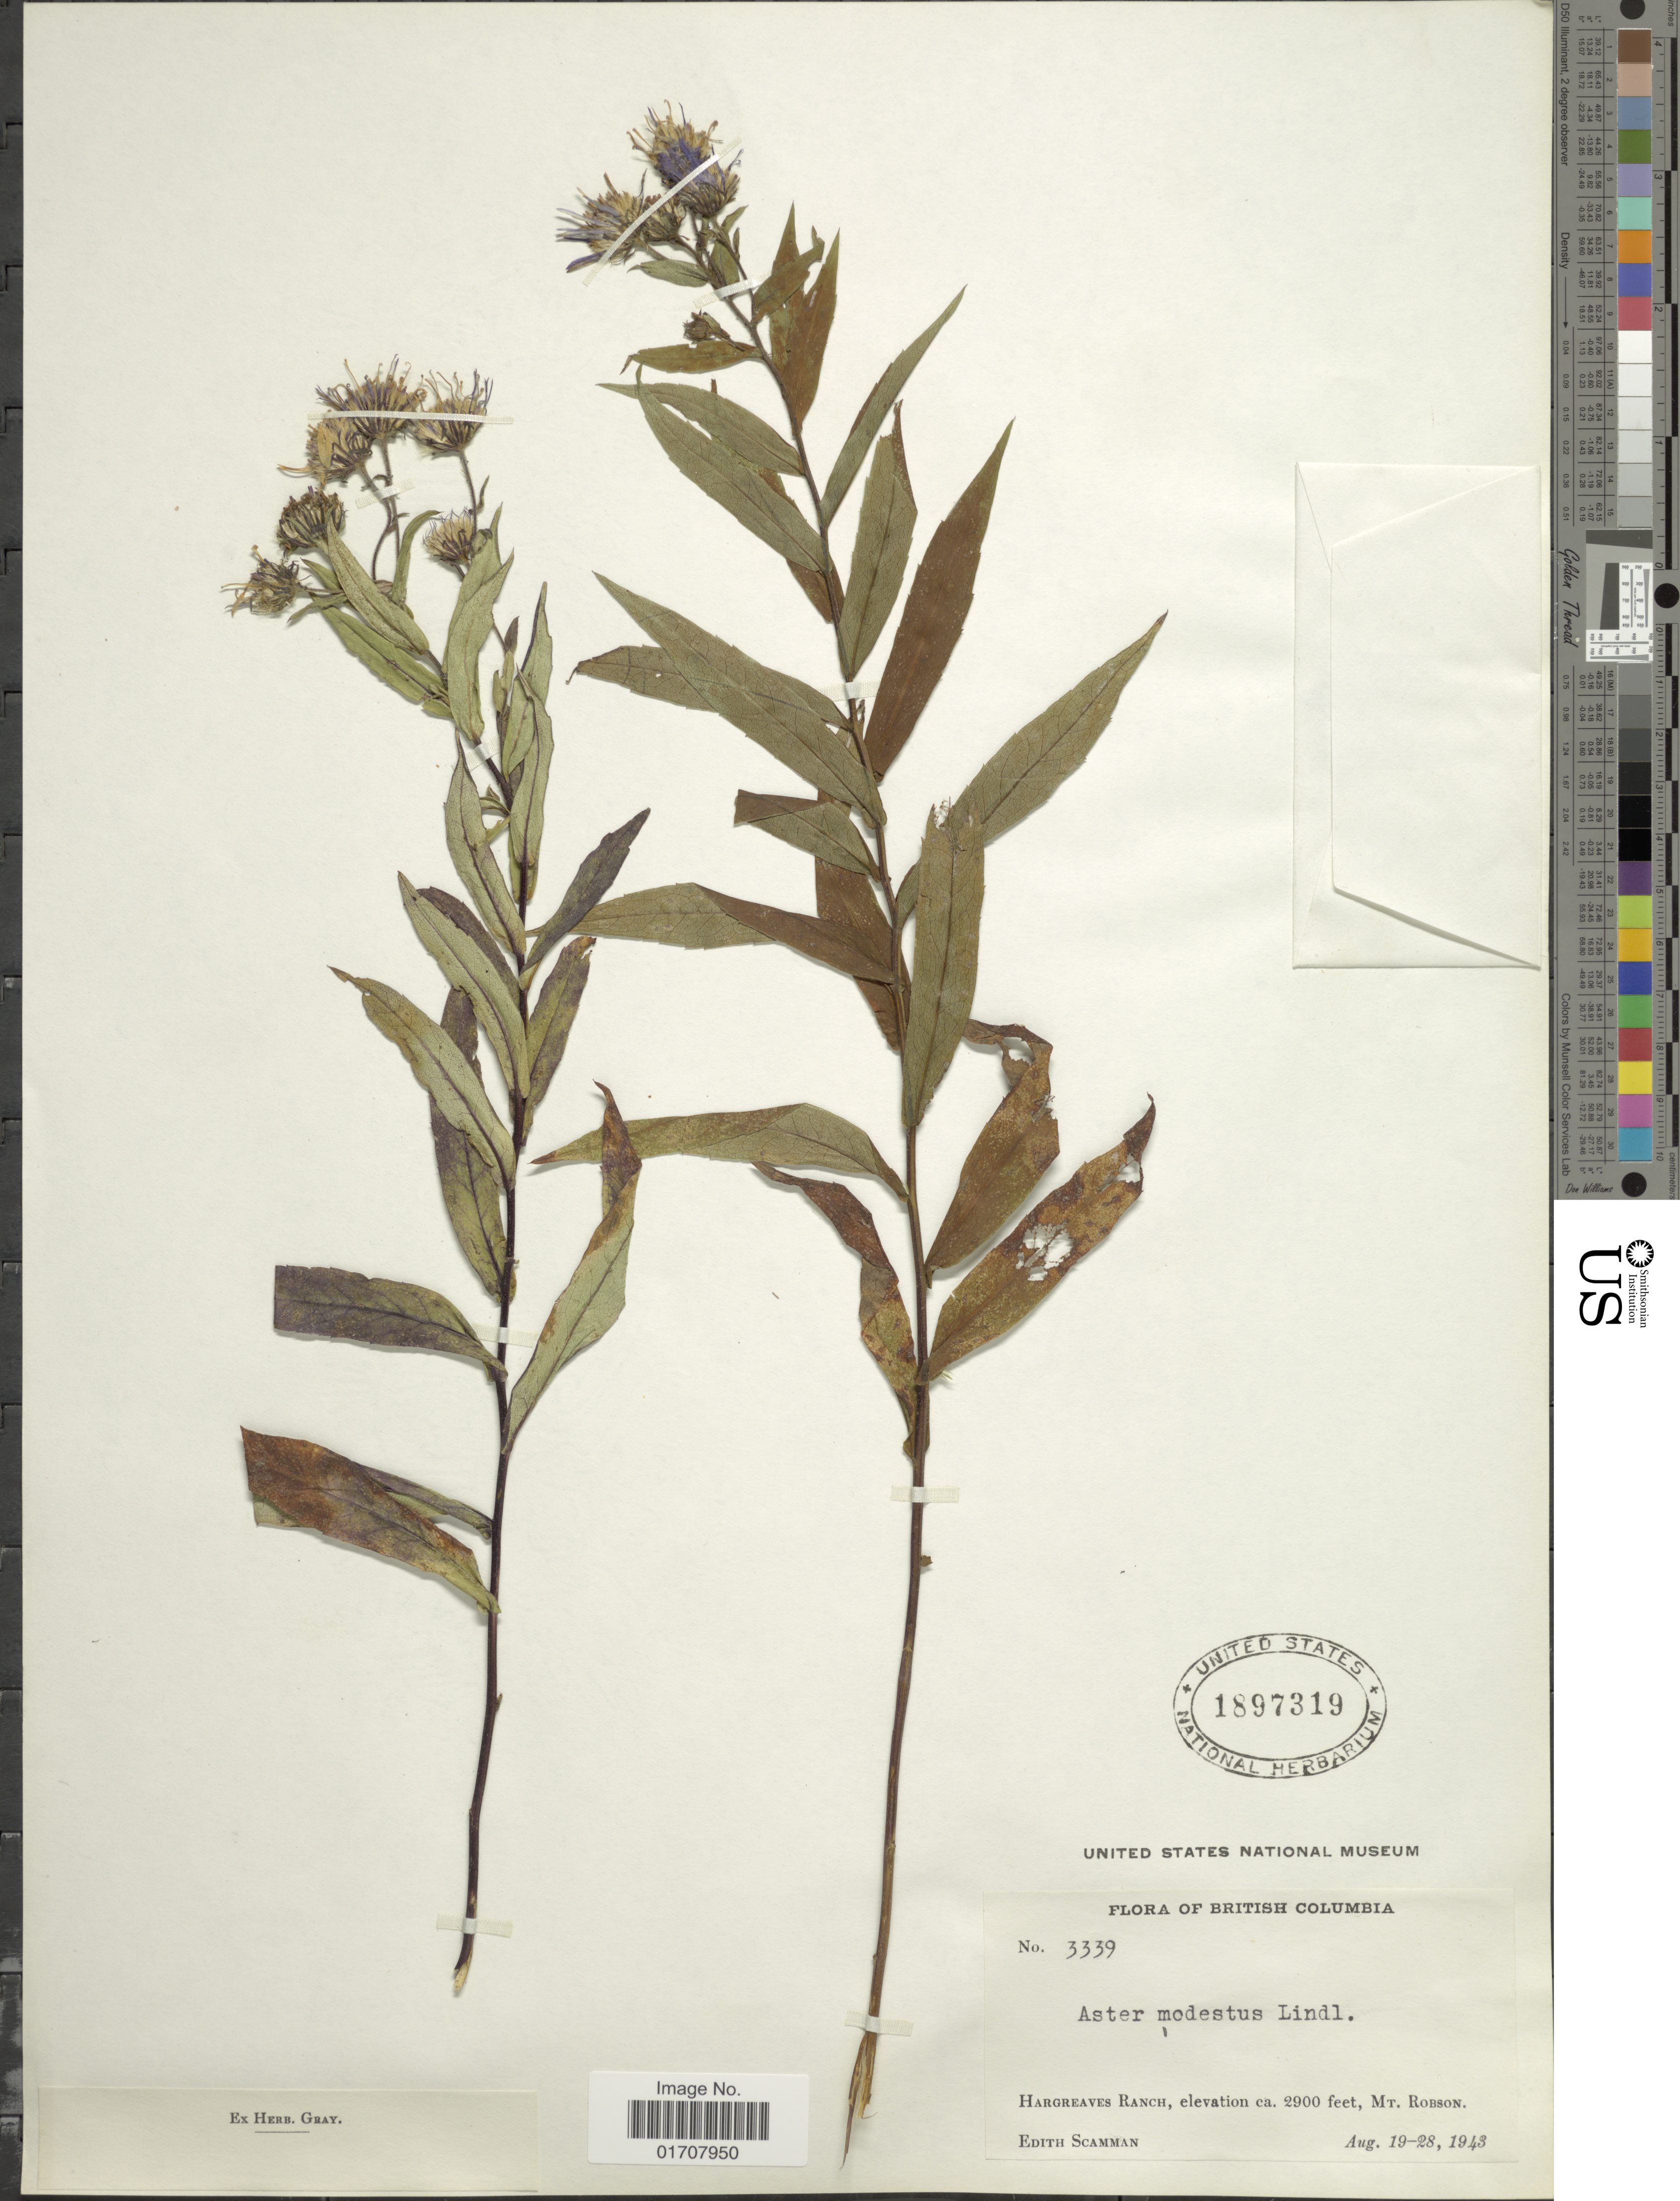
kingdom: Plantae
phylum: Tracheophyta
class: Magnoliopsida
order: Asterales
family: Asteraceae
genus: Canadanthus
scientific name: Canadanthus modestus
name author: (Lindl.) G.L. Nesom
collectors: E. Scamman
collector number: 3339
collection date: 1943-08-19/1943-08-28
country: Canada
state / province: British Columbia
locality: Hargreaves Ranch, Mt. Robson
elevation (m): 884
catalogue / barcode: US 1897319